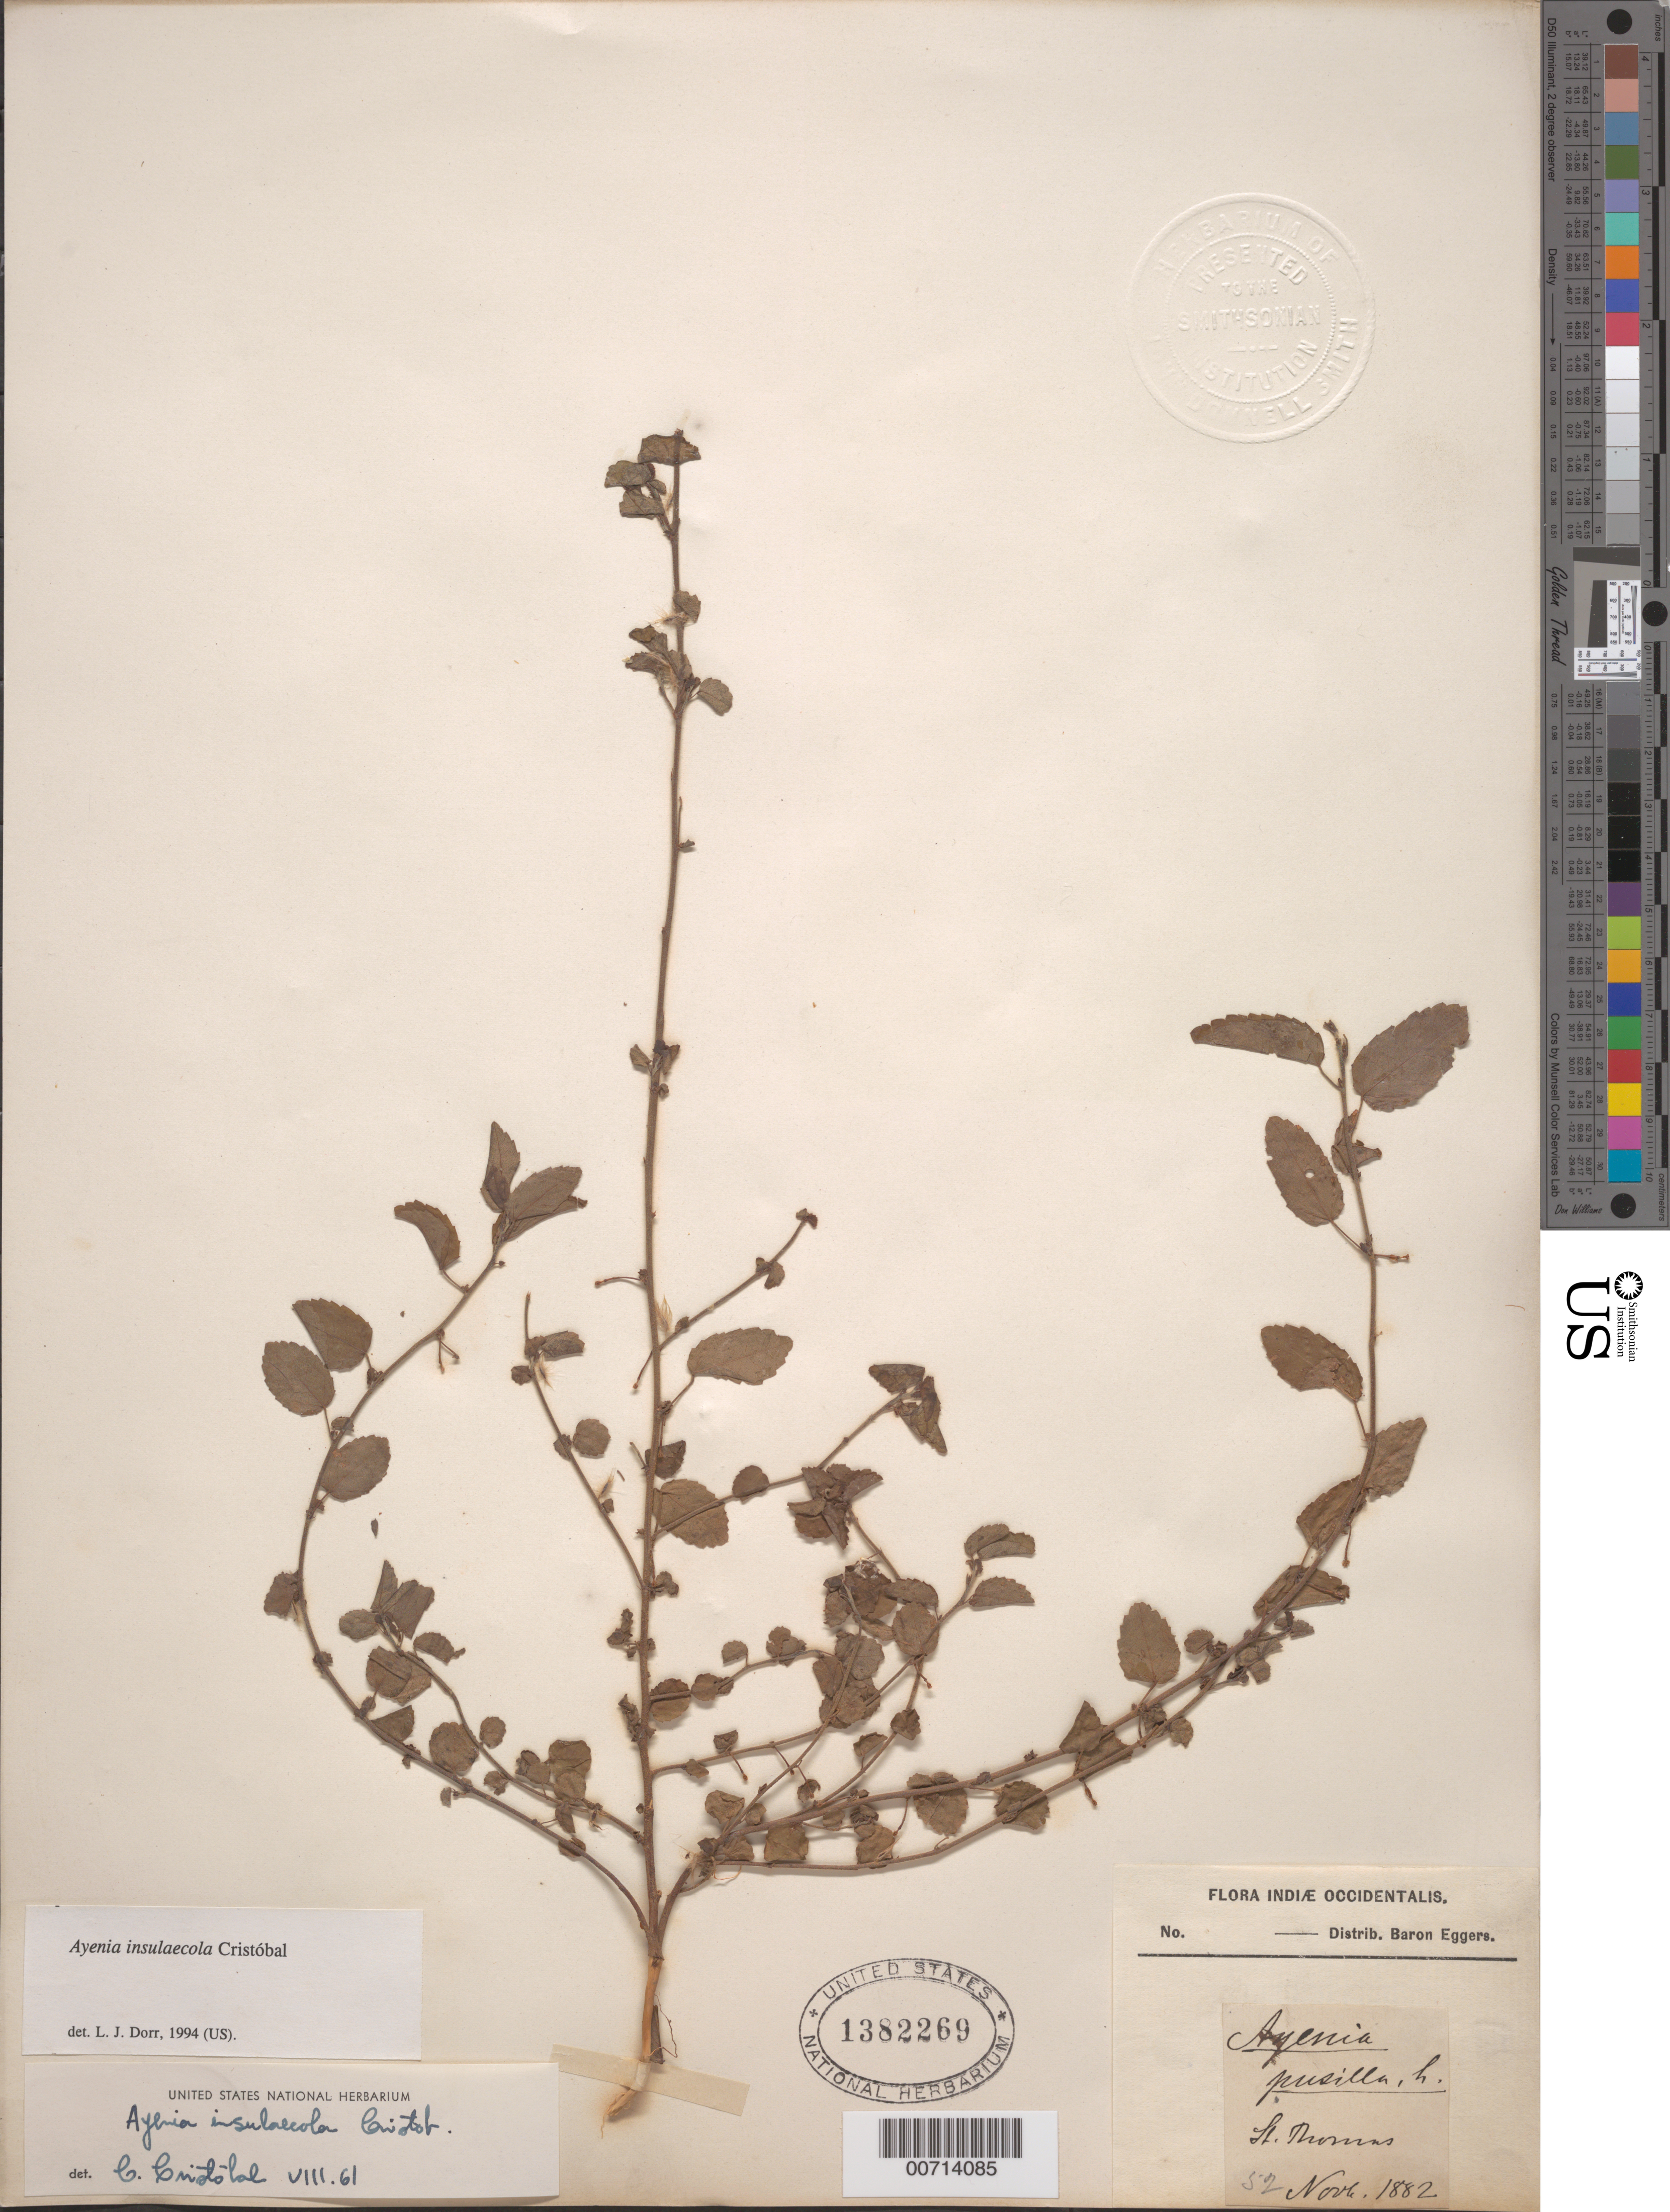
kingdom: Plantae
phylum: Tracheophyta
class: Magnoliopsida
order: Malvales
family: Malvaceae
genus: Ayenia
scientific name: Ayenia insulicola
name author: Cristóbal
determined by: Dorr, L. J., (BOT), Smithsonian Institution - National Museum of Natural History (UNITED STATES)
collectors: H. F. A. von Eggers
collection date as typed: Nov 1882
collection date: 1882-11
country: U.S. Virgin Islands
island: St. Thomas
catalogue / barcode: US 1382269